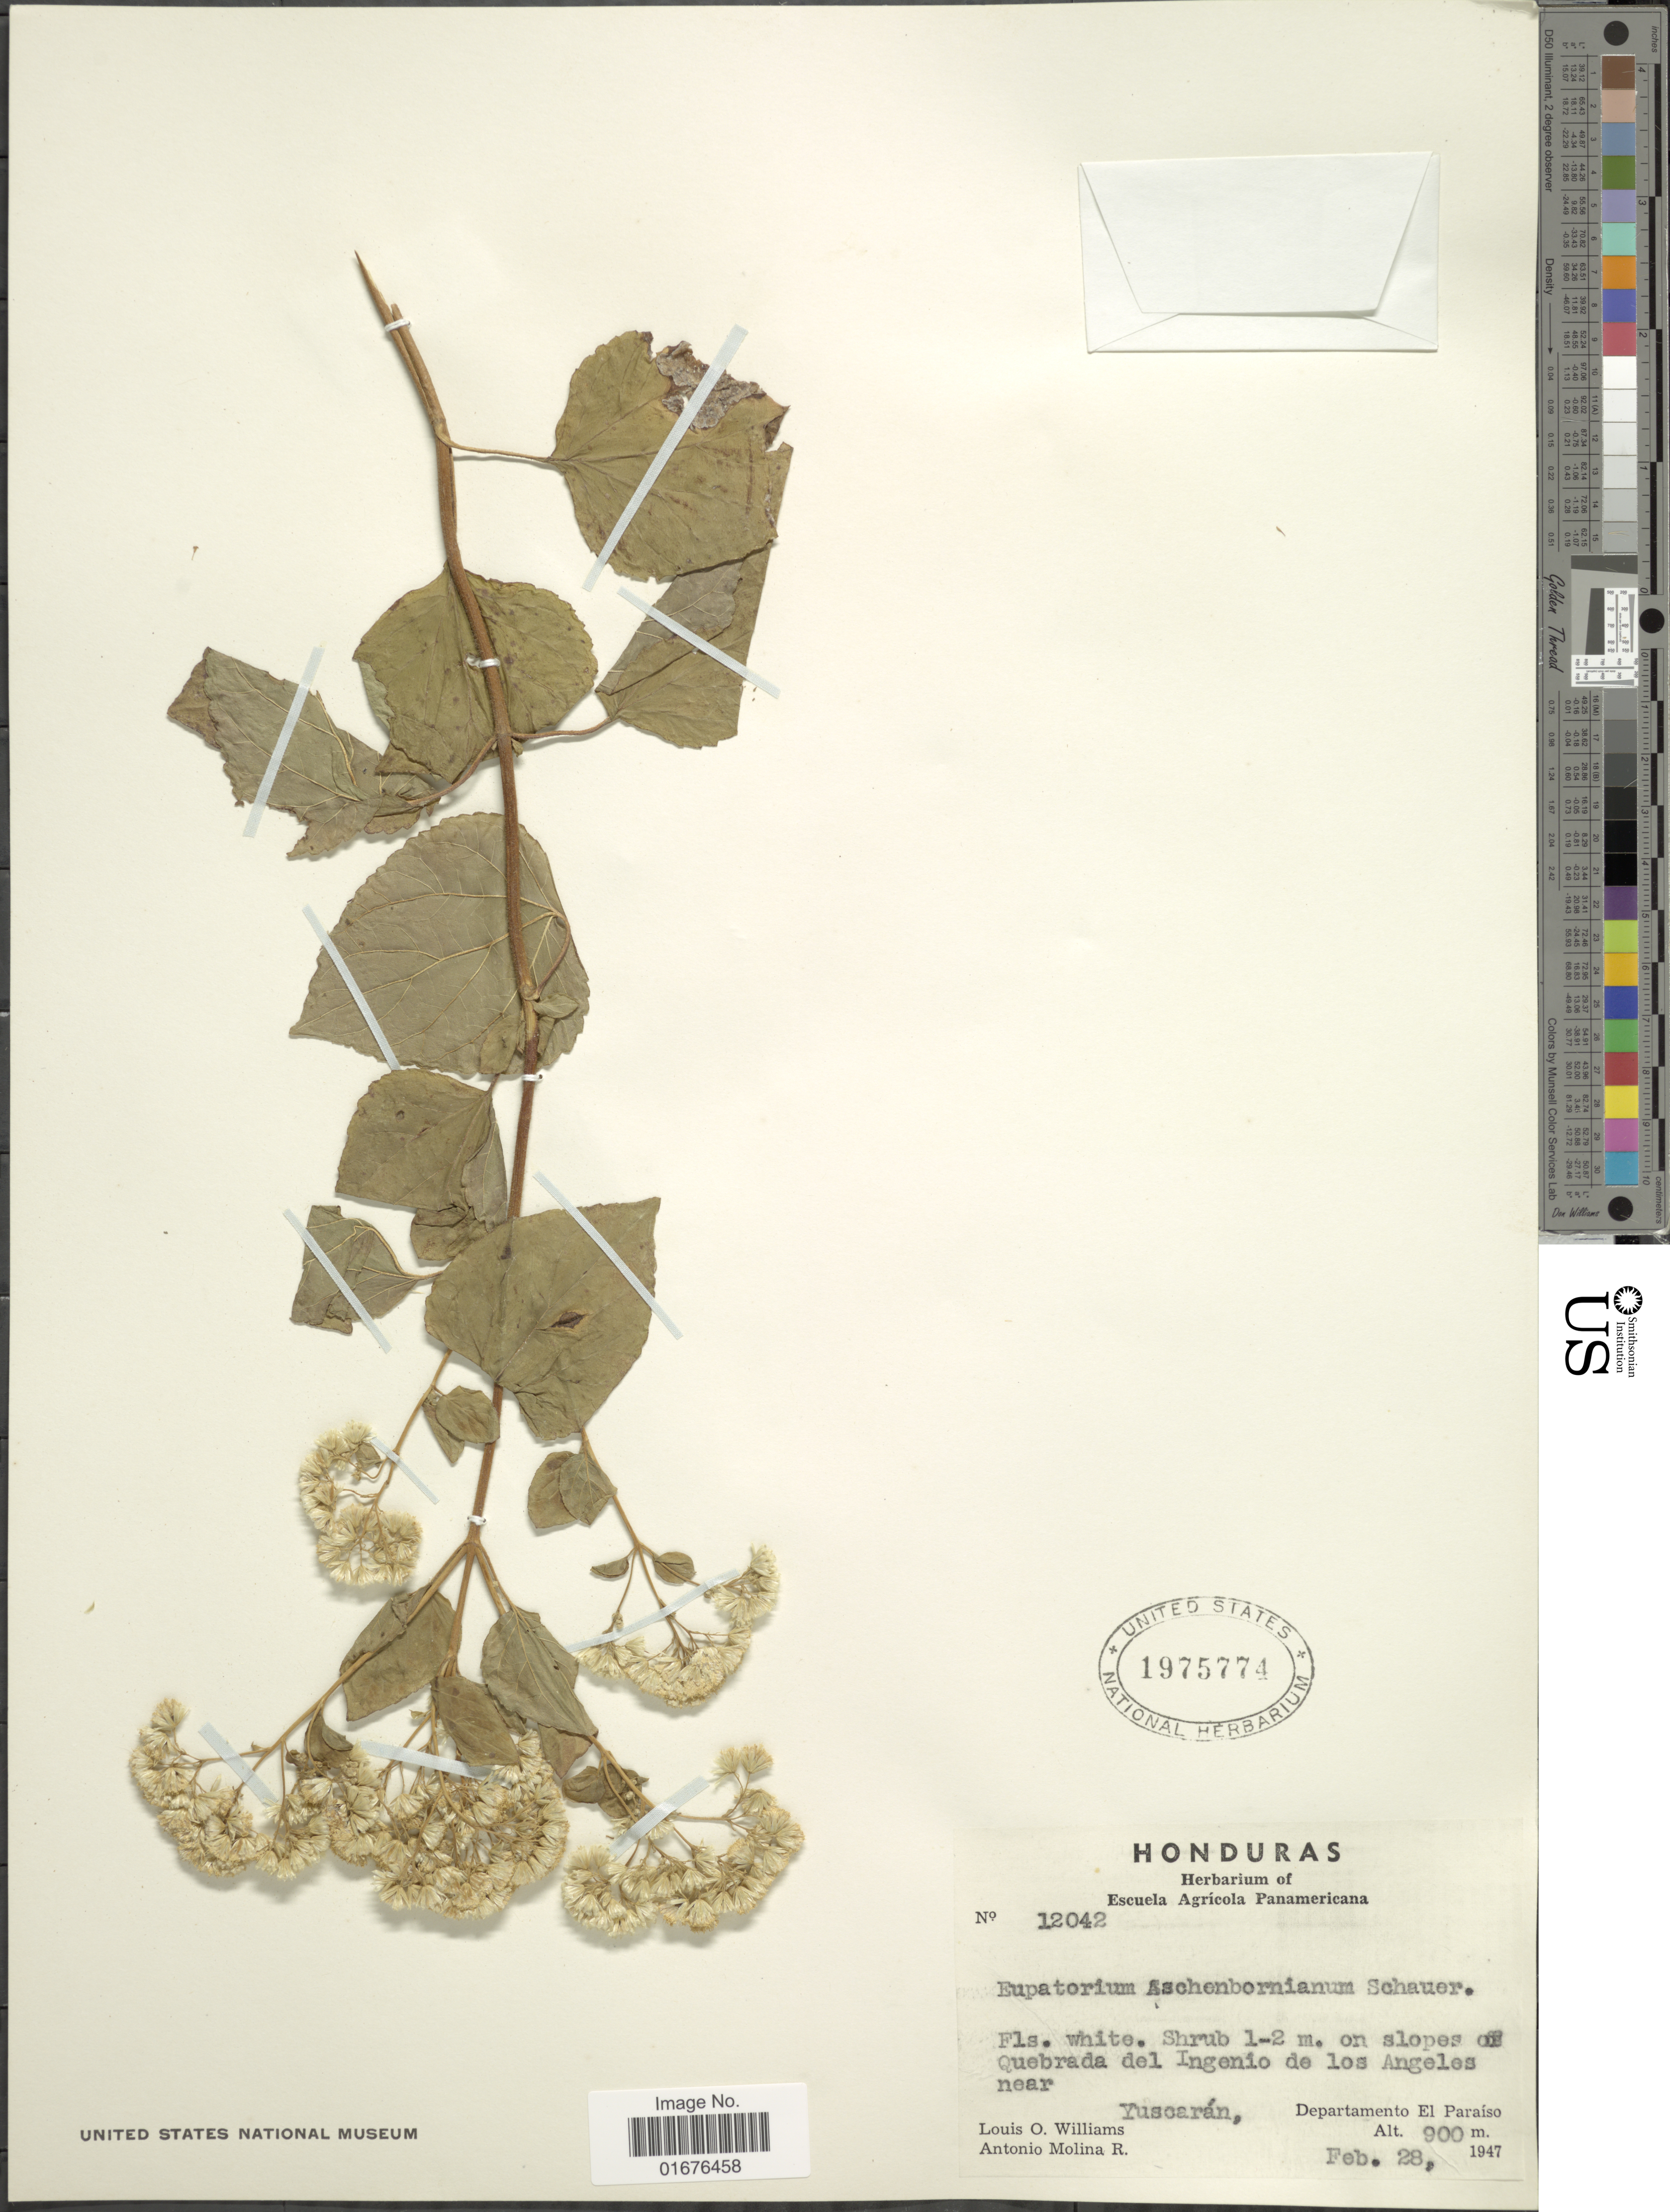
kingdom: Plantae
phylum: Tracheophyta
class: Magnoliopsida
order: Asterales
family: Asteraceae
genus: Ageratina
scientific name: Ageratina pichinchensis var. bustamenta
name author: (DC.) R.M. King & H. Rob.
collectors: L. O. Williams & A. Molina R.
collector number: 12042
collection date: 1947-02-28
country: Honduras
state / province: El Paraíso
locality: On slopes of Quebrada del Ingenio de los Angeles near Yusoarán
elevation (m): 900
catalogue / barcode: US 1975774